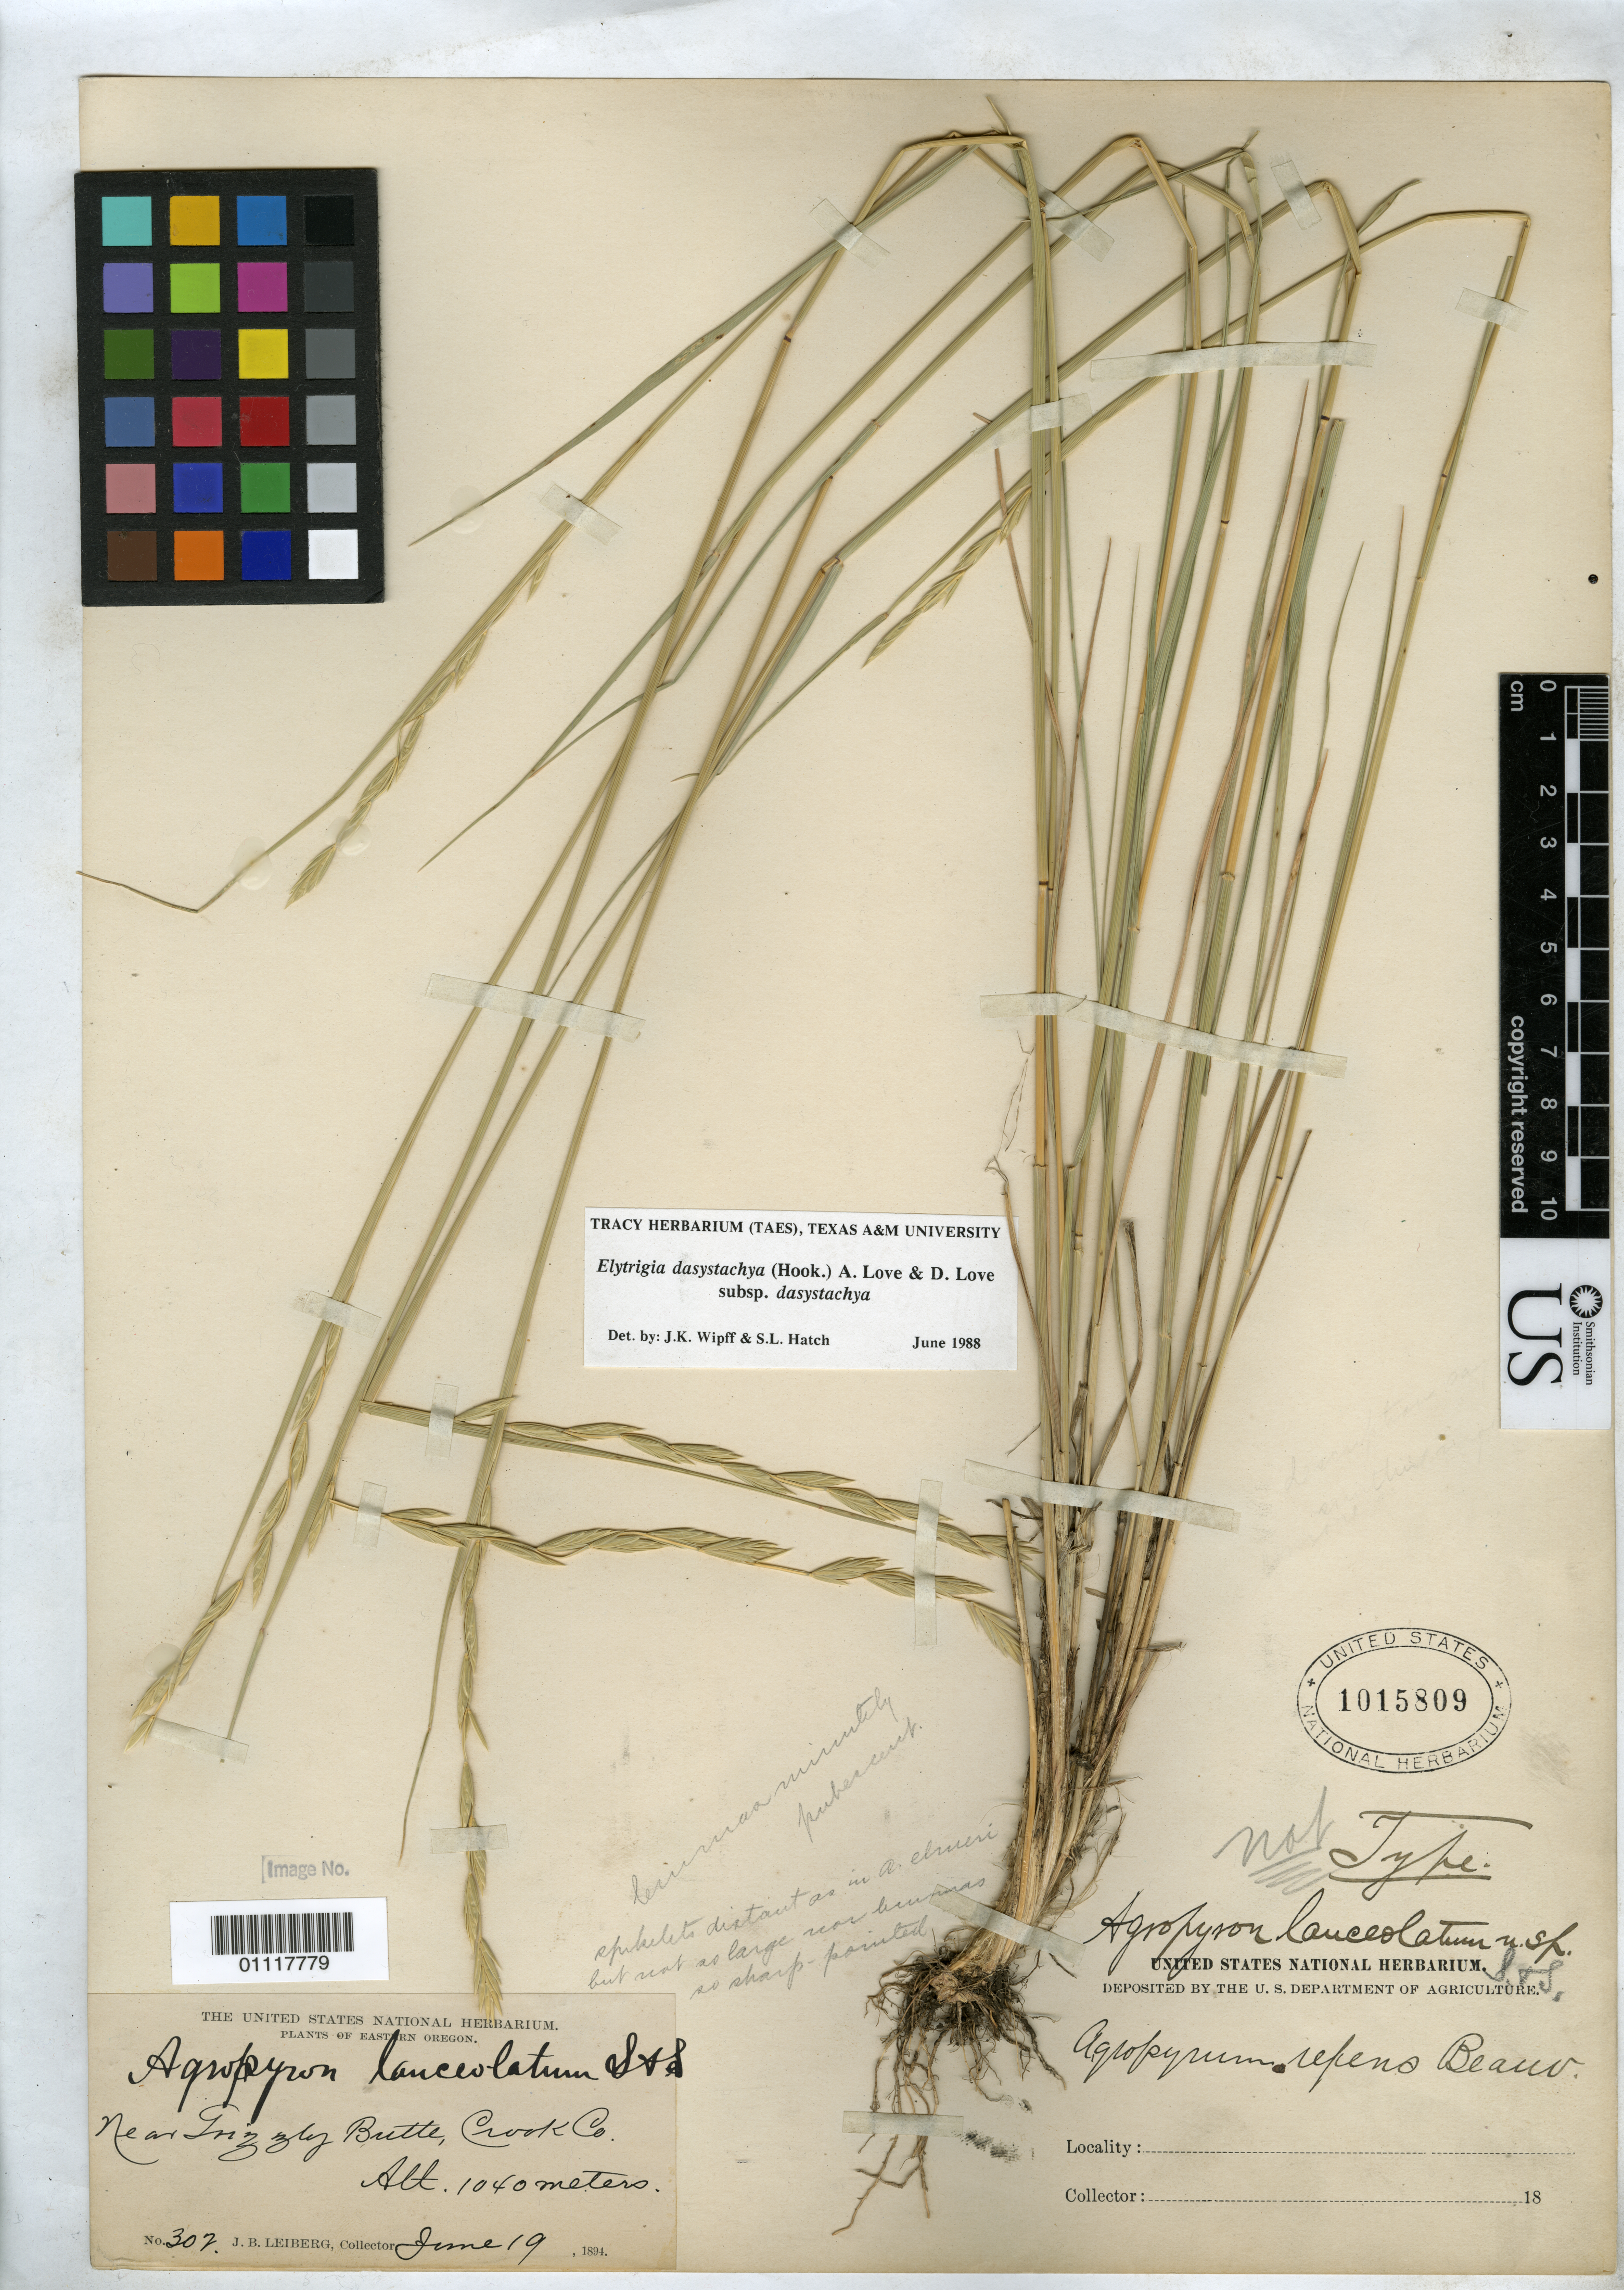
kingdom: Plantae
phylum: Tracheophyta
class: Liliopsida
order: Poales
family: Poaceae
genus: Agropyron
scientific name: Agropyron lanceolatum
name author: Scribn. & J.G. Sm.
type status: Syntype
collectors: J. Leiberg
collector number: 302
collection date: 1894-06-19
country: United States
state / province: Oregon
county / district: Crook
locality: Near Grizzly Butte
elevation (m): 1040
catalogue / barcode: US 1015809